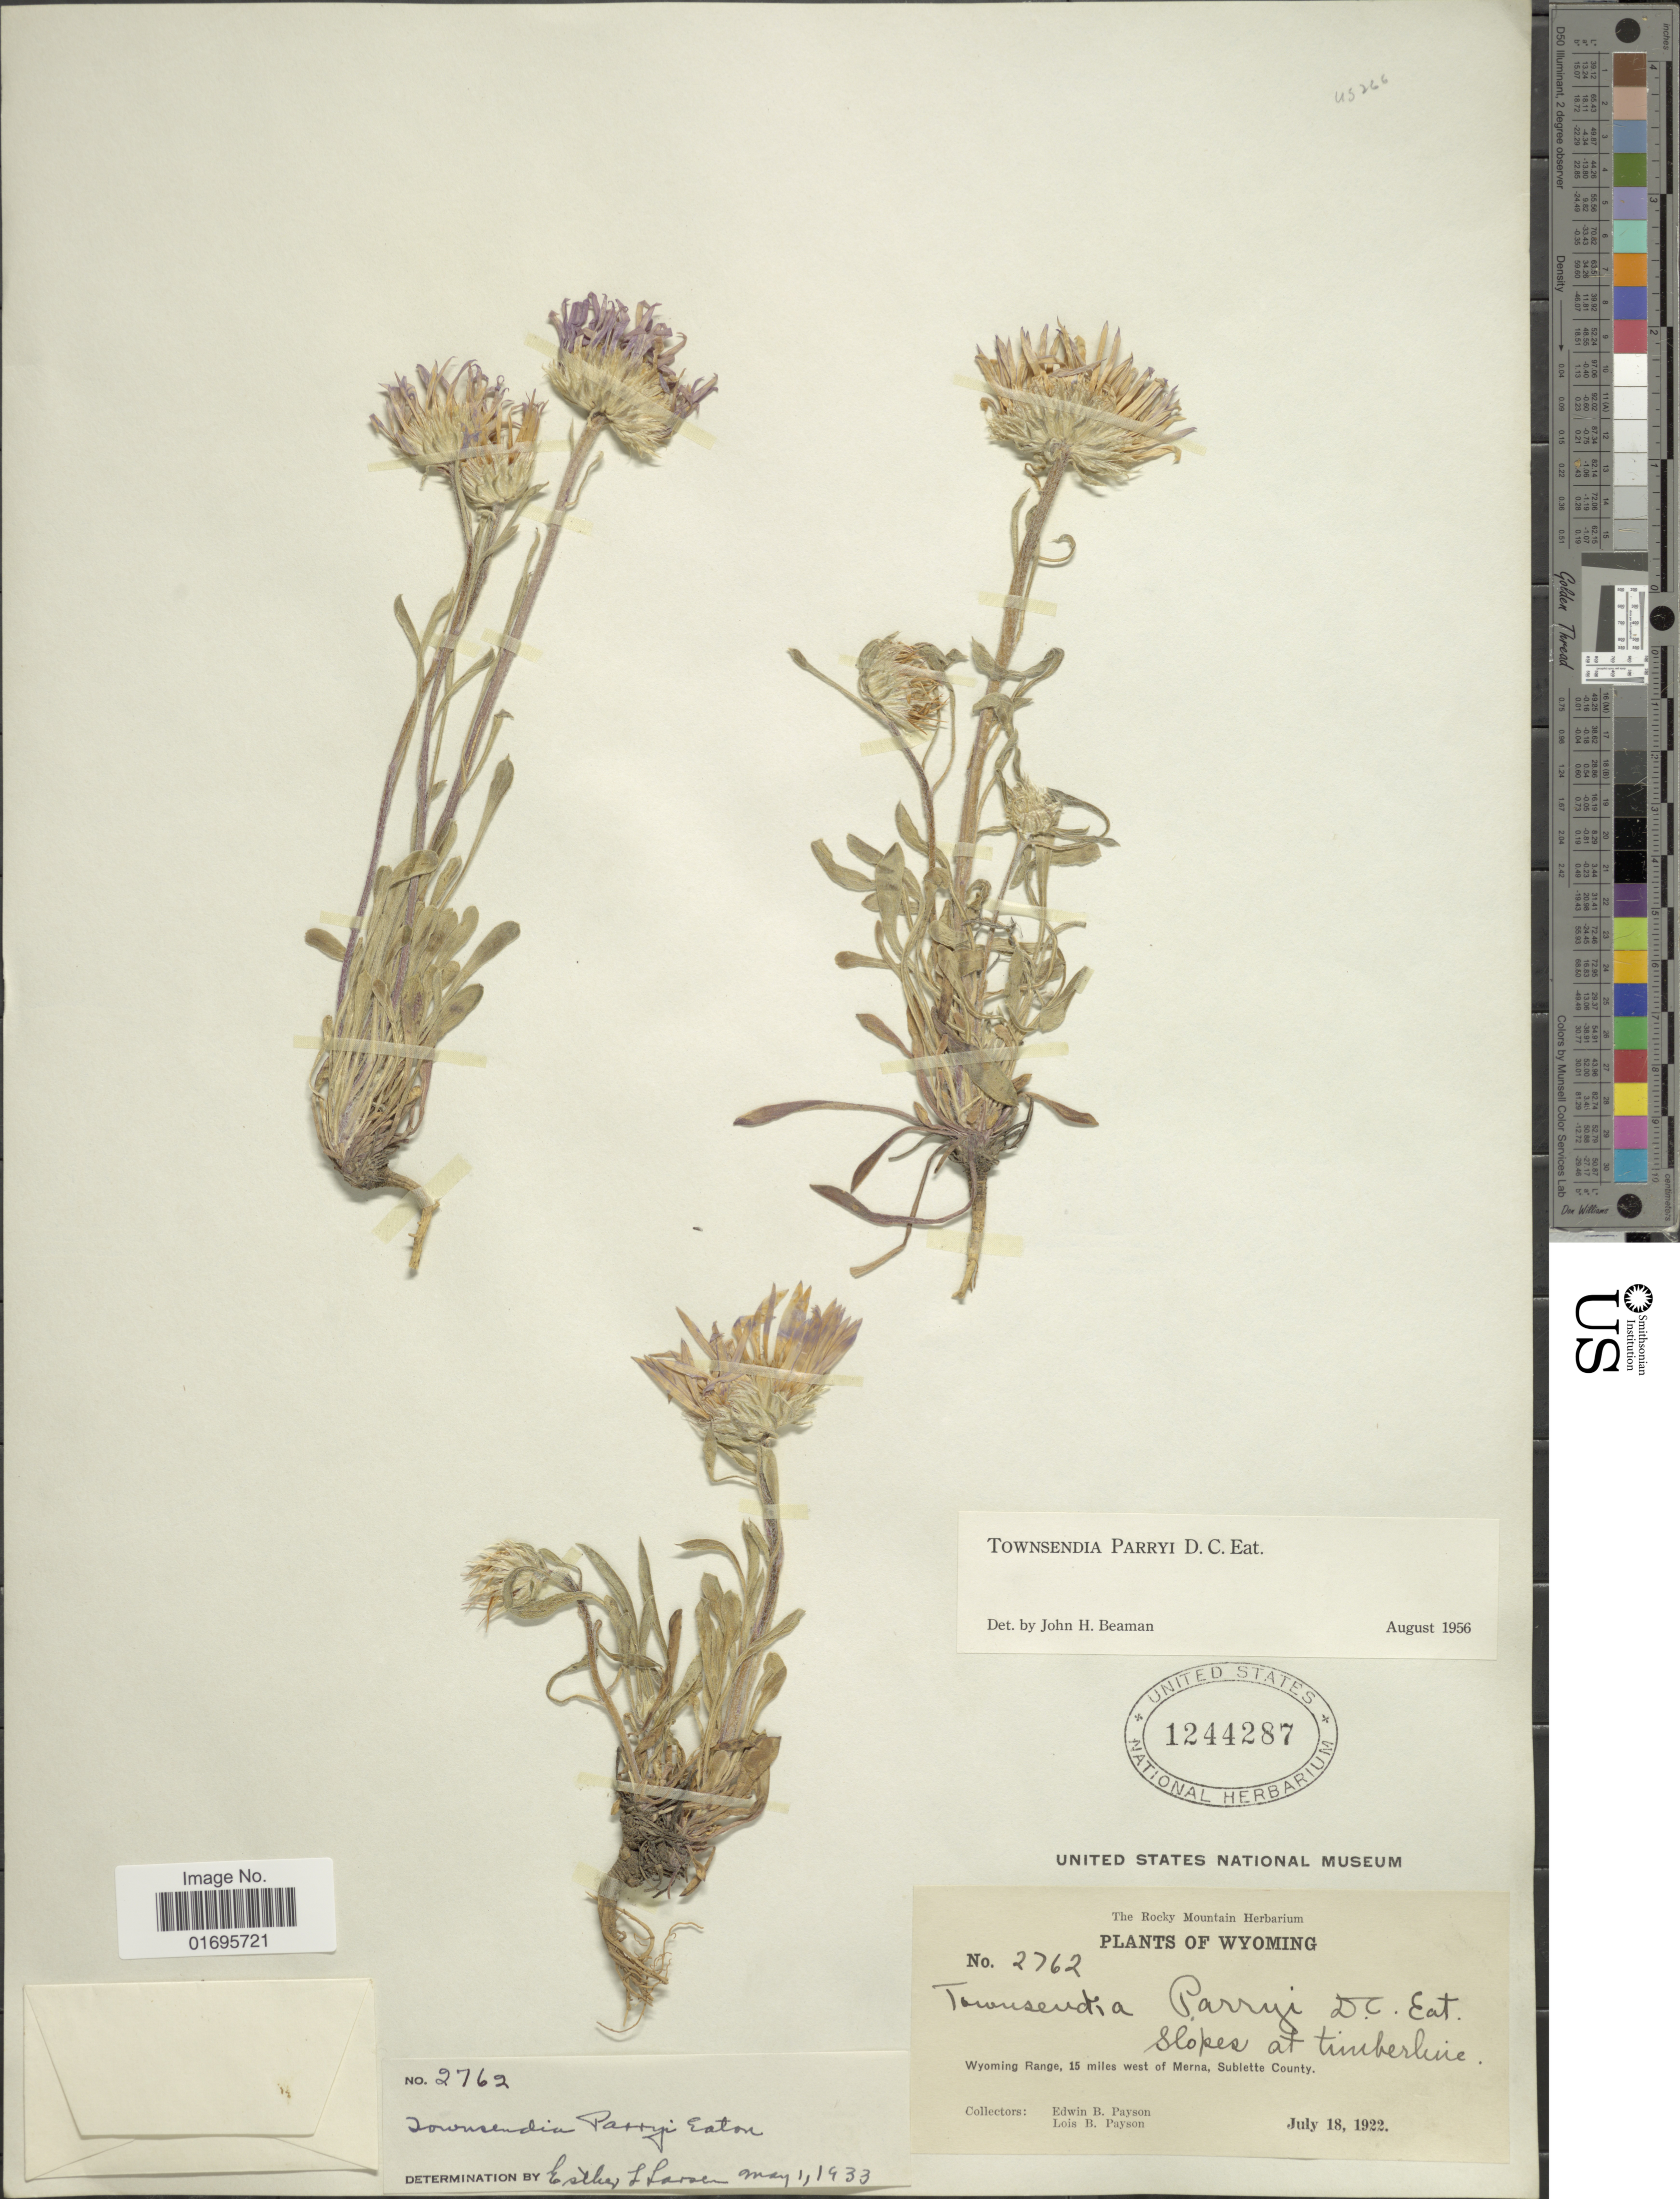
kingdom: Plantae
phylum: Tracheophyta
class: Magnoliopsida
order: Asterales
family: Asteraceae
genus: Townsendia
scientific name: Townsendia parryi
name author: D.C. Eaton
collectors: E. B. Payson & L. Payson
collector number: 2762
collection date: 1922-07-18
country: United States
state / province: Wyoming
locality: Slopes at timberline. Wyoming Range, 15 miles west of Merna, Sublette County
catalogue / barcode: US 1244287